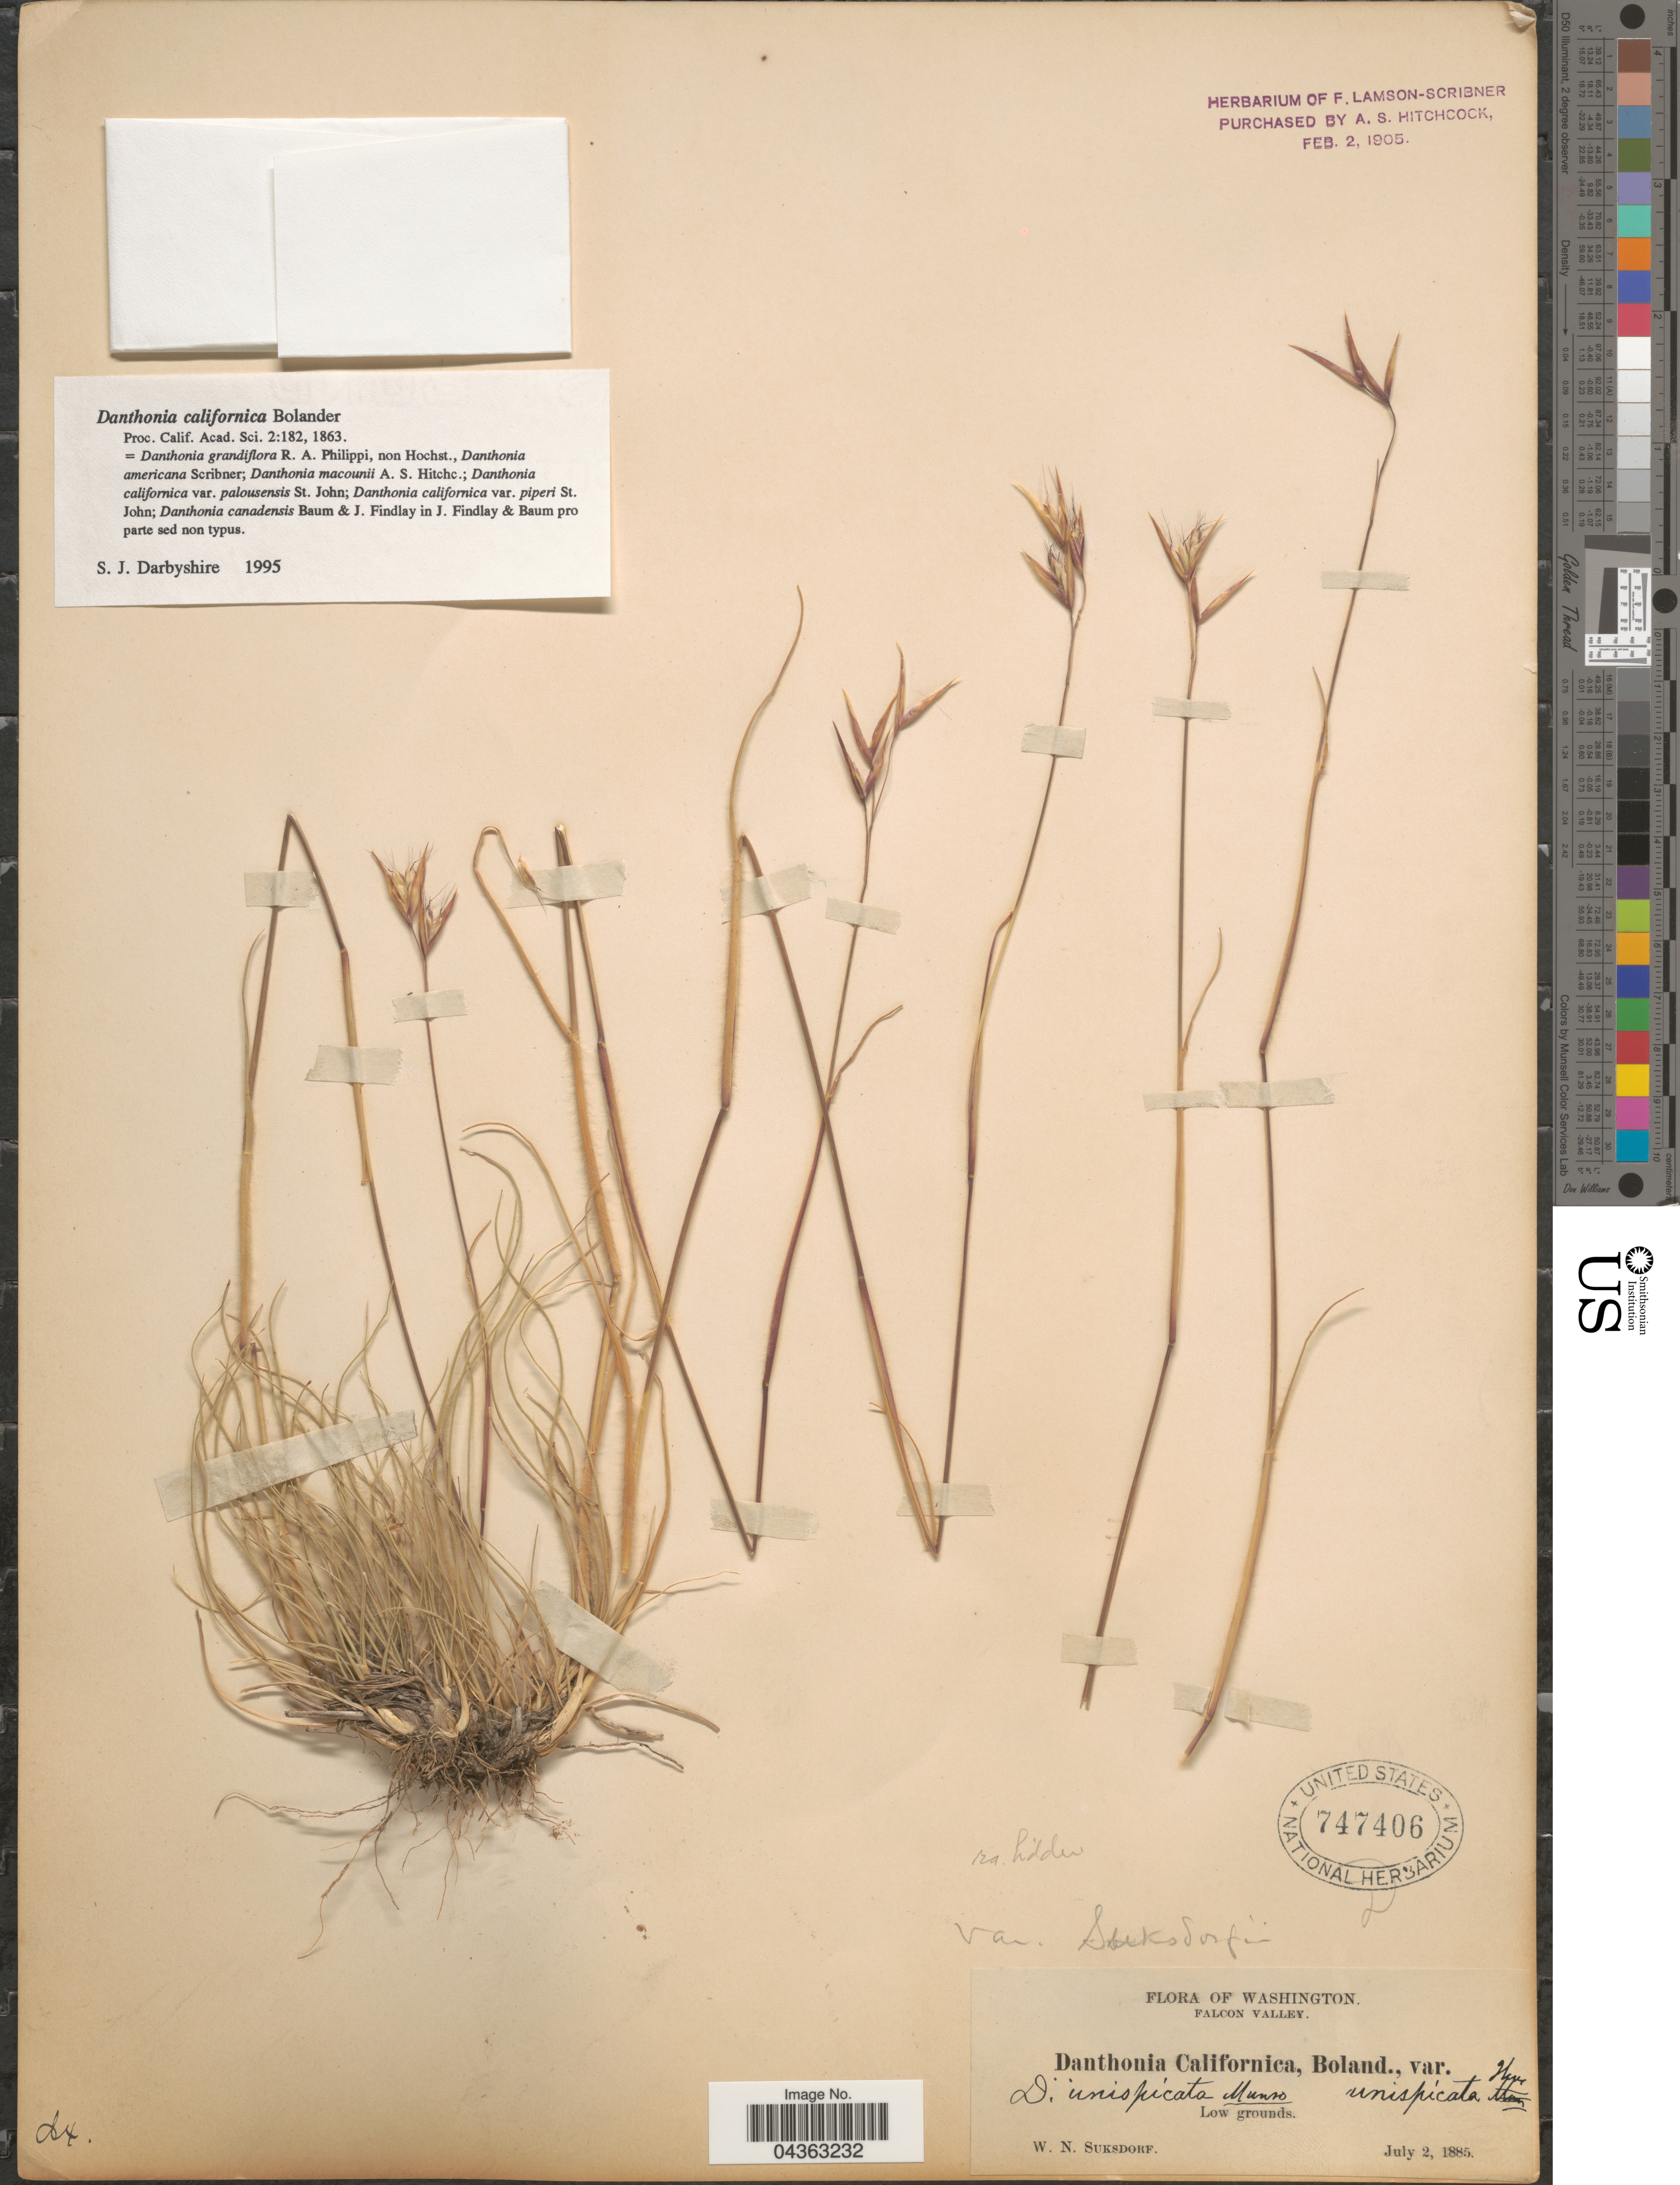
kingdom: Plantae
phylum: Tracheophyta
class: Liliopsida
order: Poales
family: Poaceae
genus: Danthonia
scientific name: Danthonia californica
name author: Bol.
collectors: W. N. Suksdorf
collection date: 1885-07-02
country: United States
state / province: Washington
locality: Falcon Valley. Low grounds.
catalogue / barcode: US 747406